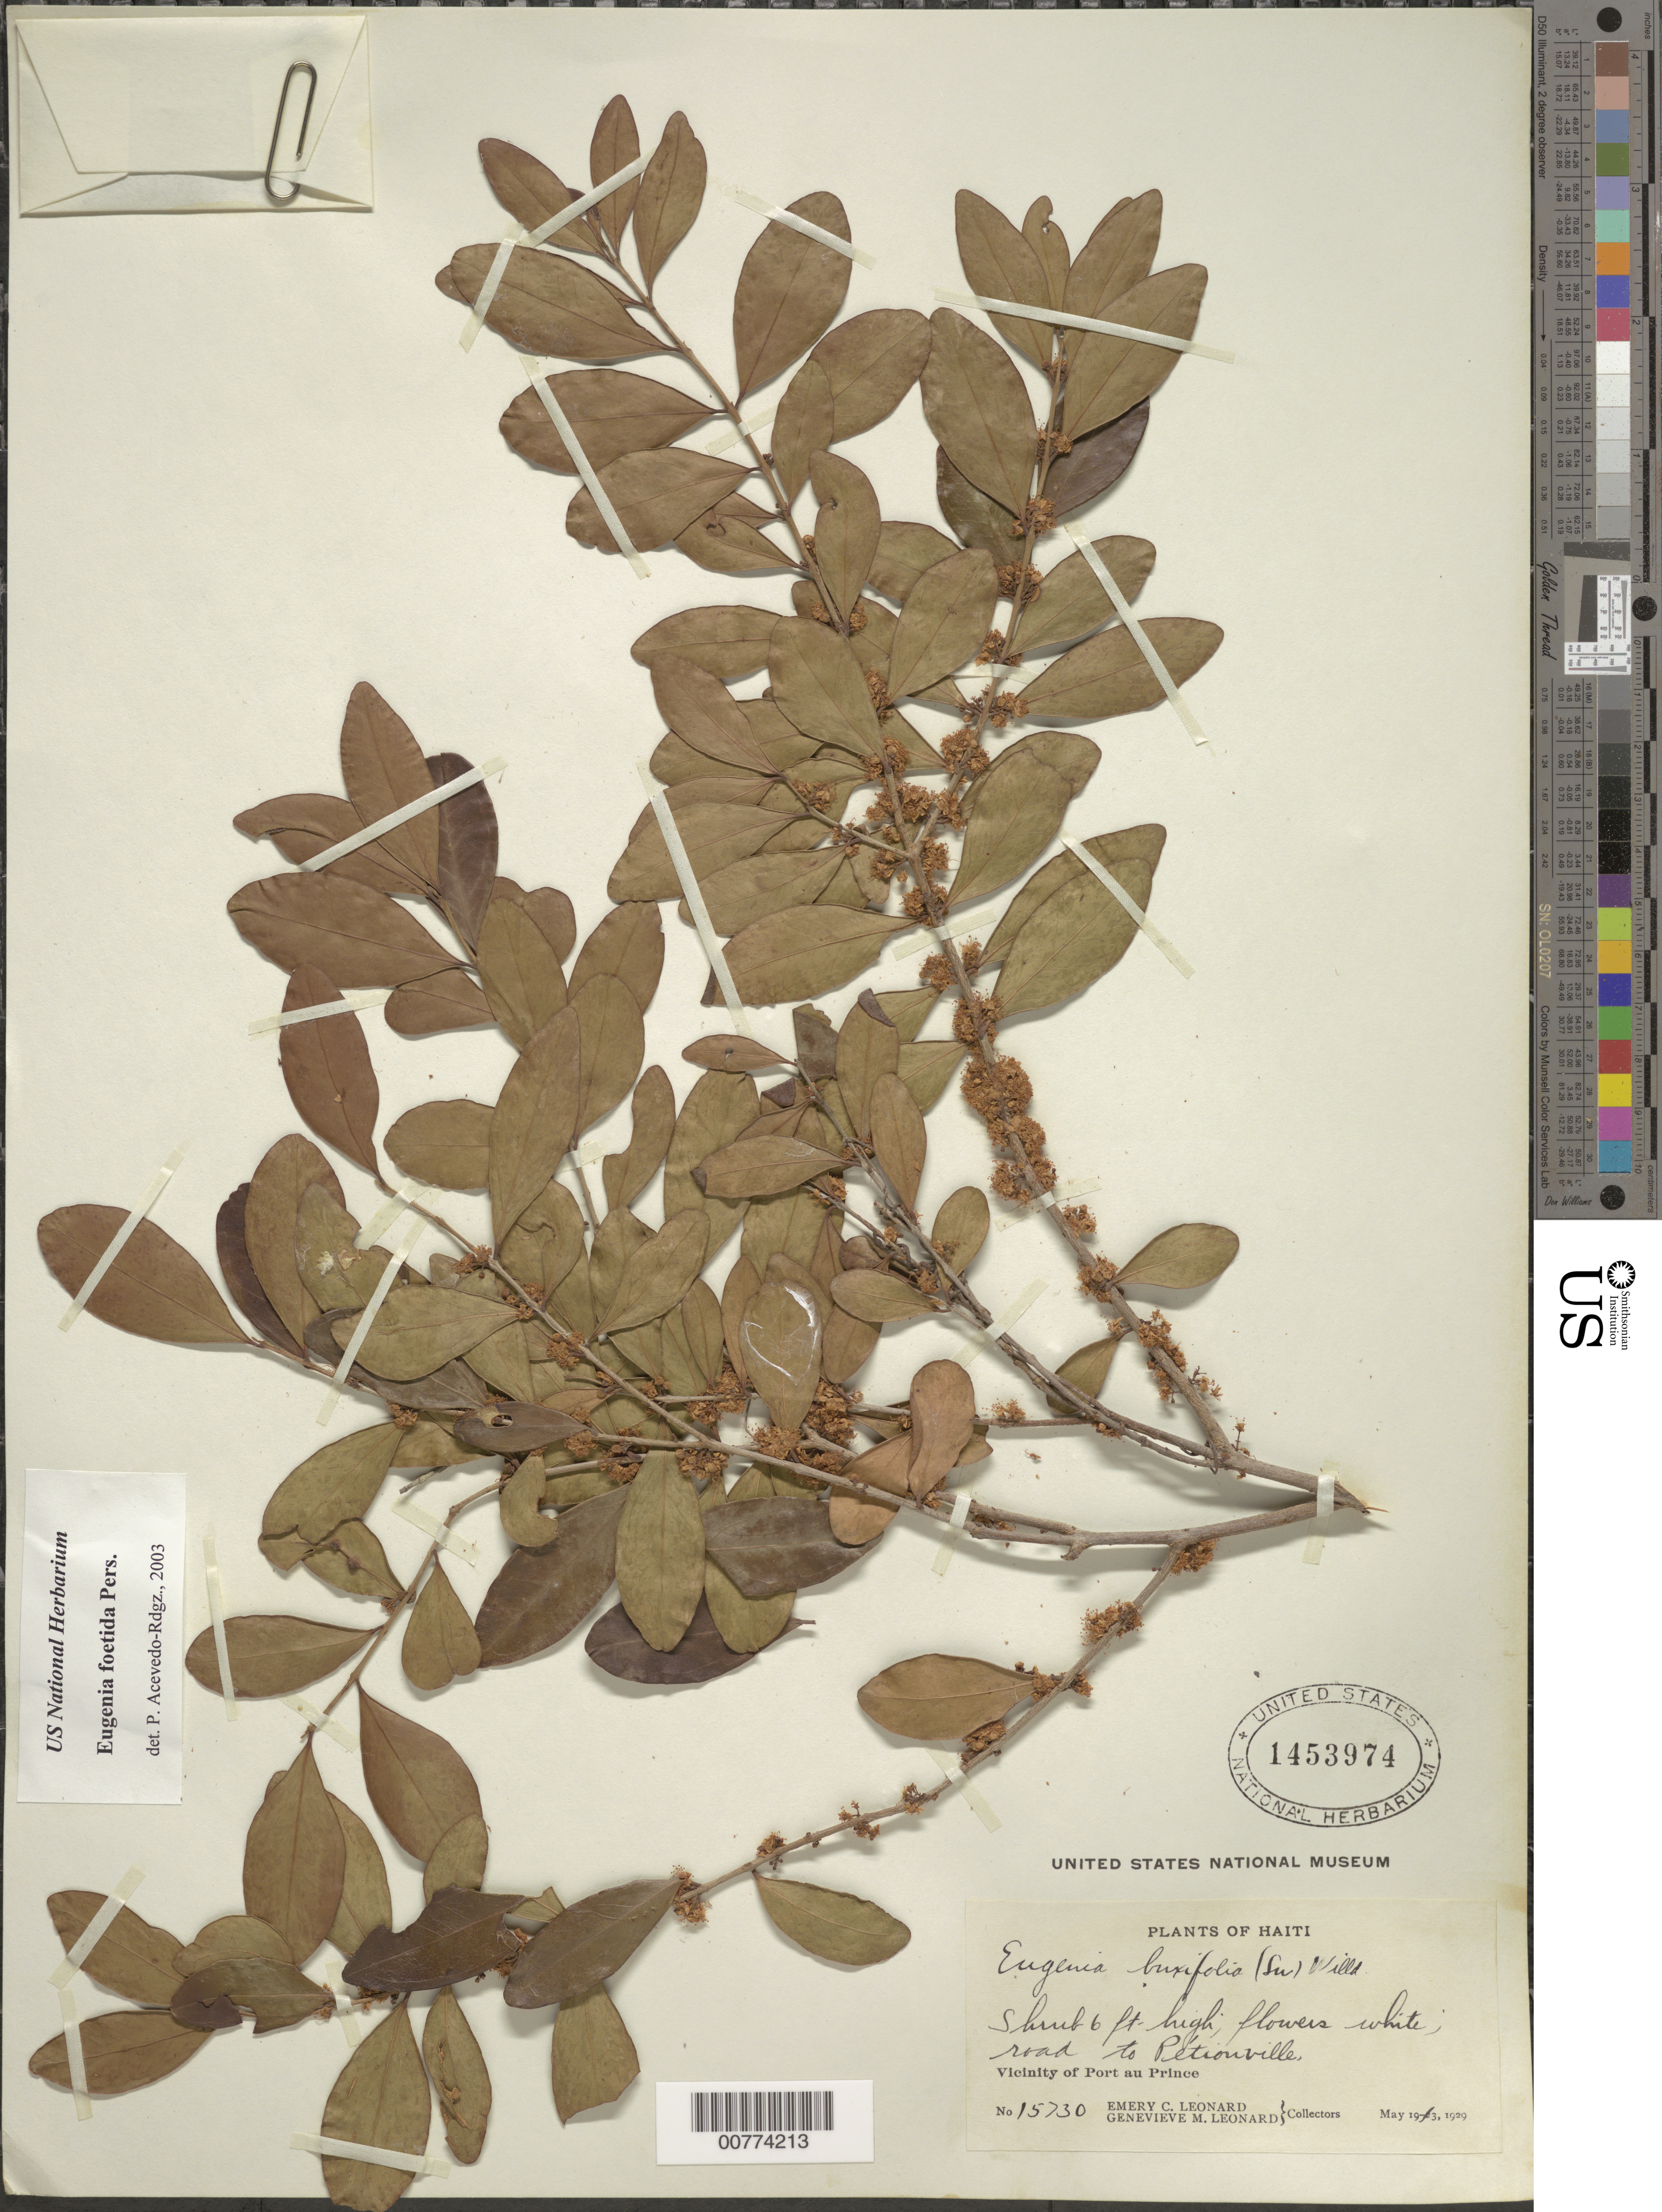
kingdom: Plantae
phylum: Tracheophyta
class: Magnoliopsida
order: Myrtales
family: Myrtaceae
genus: Eugenia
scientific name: Eugenia foetida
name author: Pers.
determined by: Acevedo-Rodríguez, P., (BOT), Smithsonian Institution - National Museum of Natural History (UNITED STATES)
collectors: E. C. Leonard & G. M. Leonard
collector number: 15730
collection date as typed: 19 May 1929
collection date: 1929-05-19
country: Haiti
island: Hispaniola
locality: Vicinity of Port au Prince, road to Pétionville.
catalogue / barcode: US 1453974